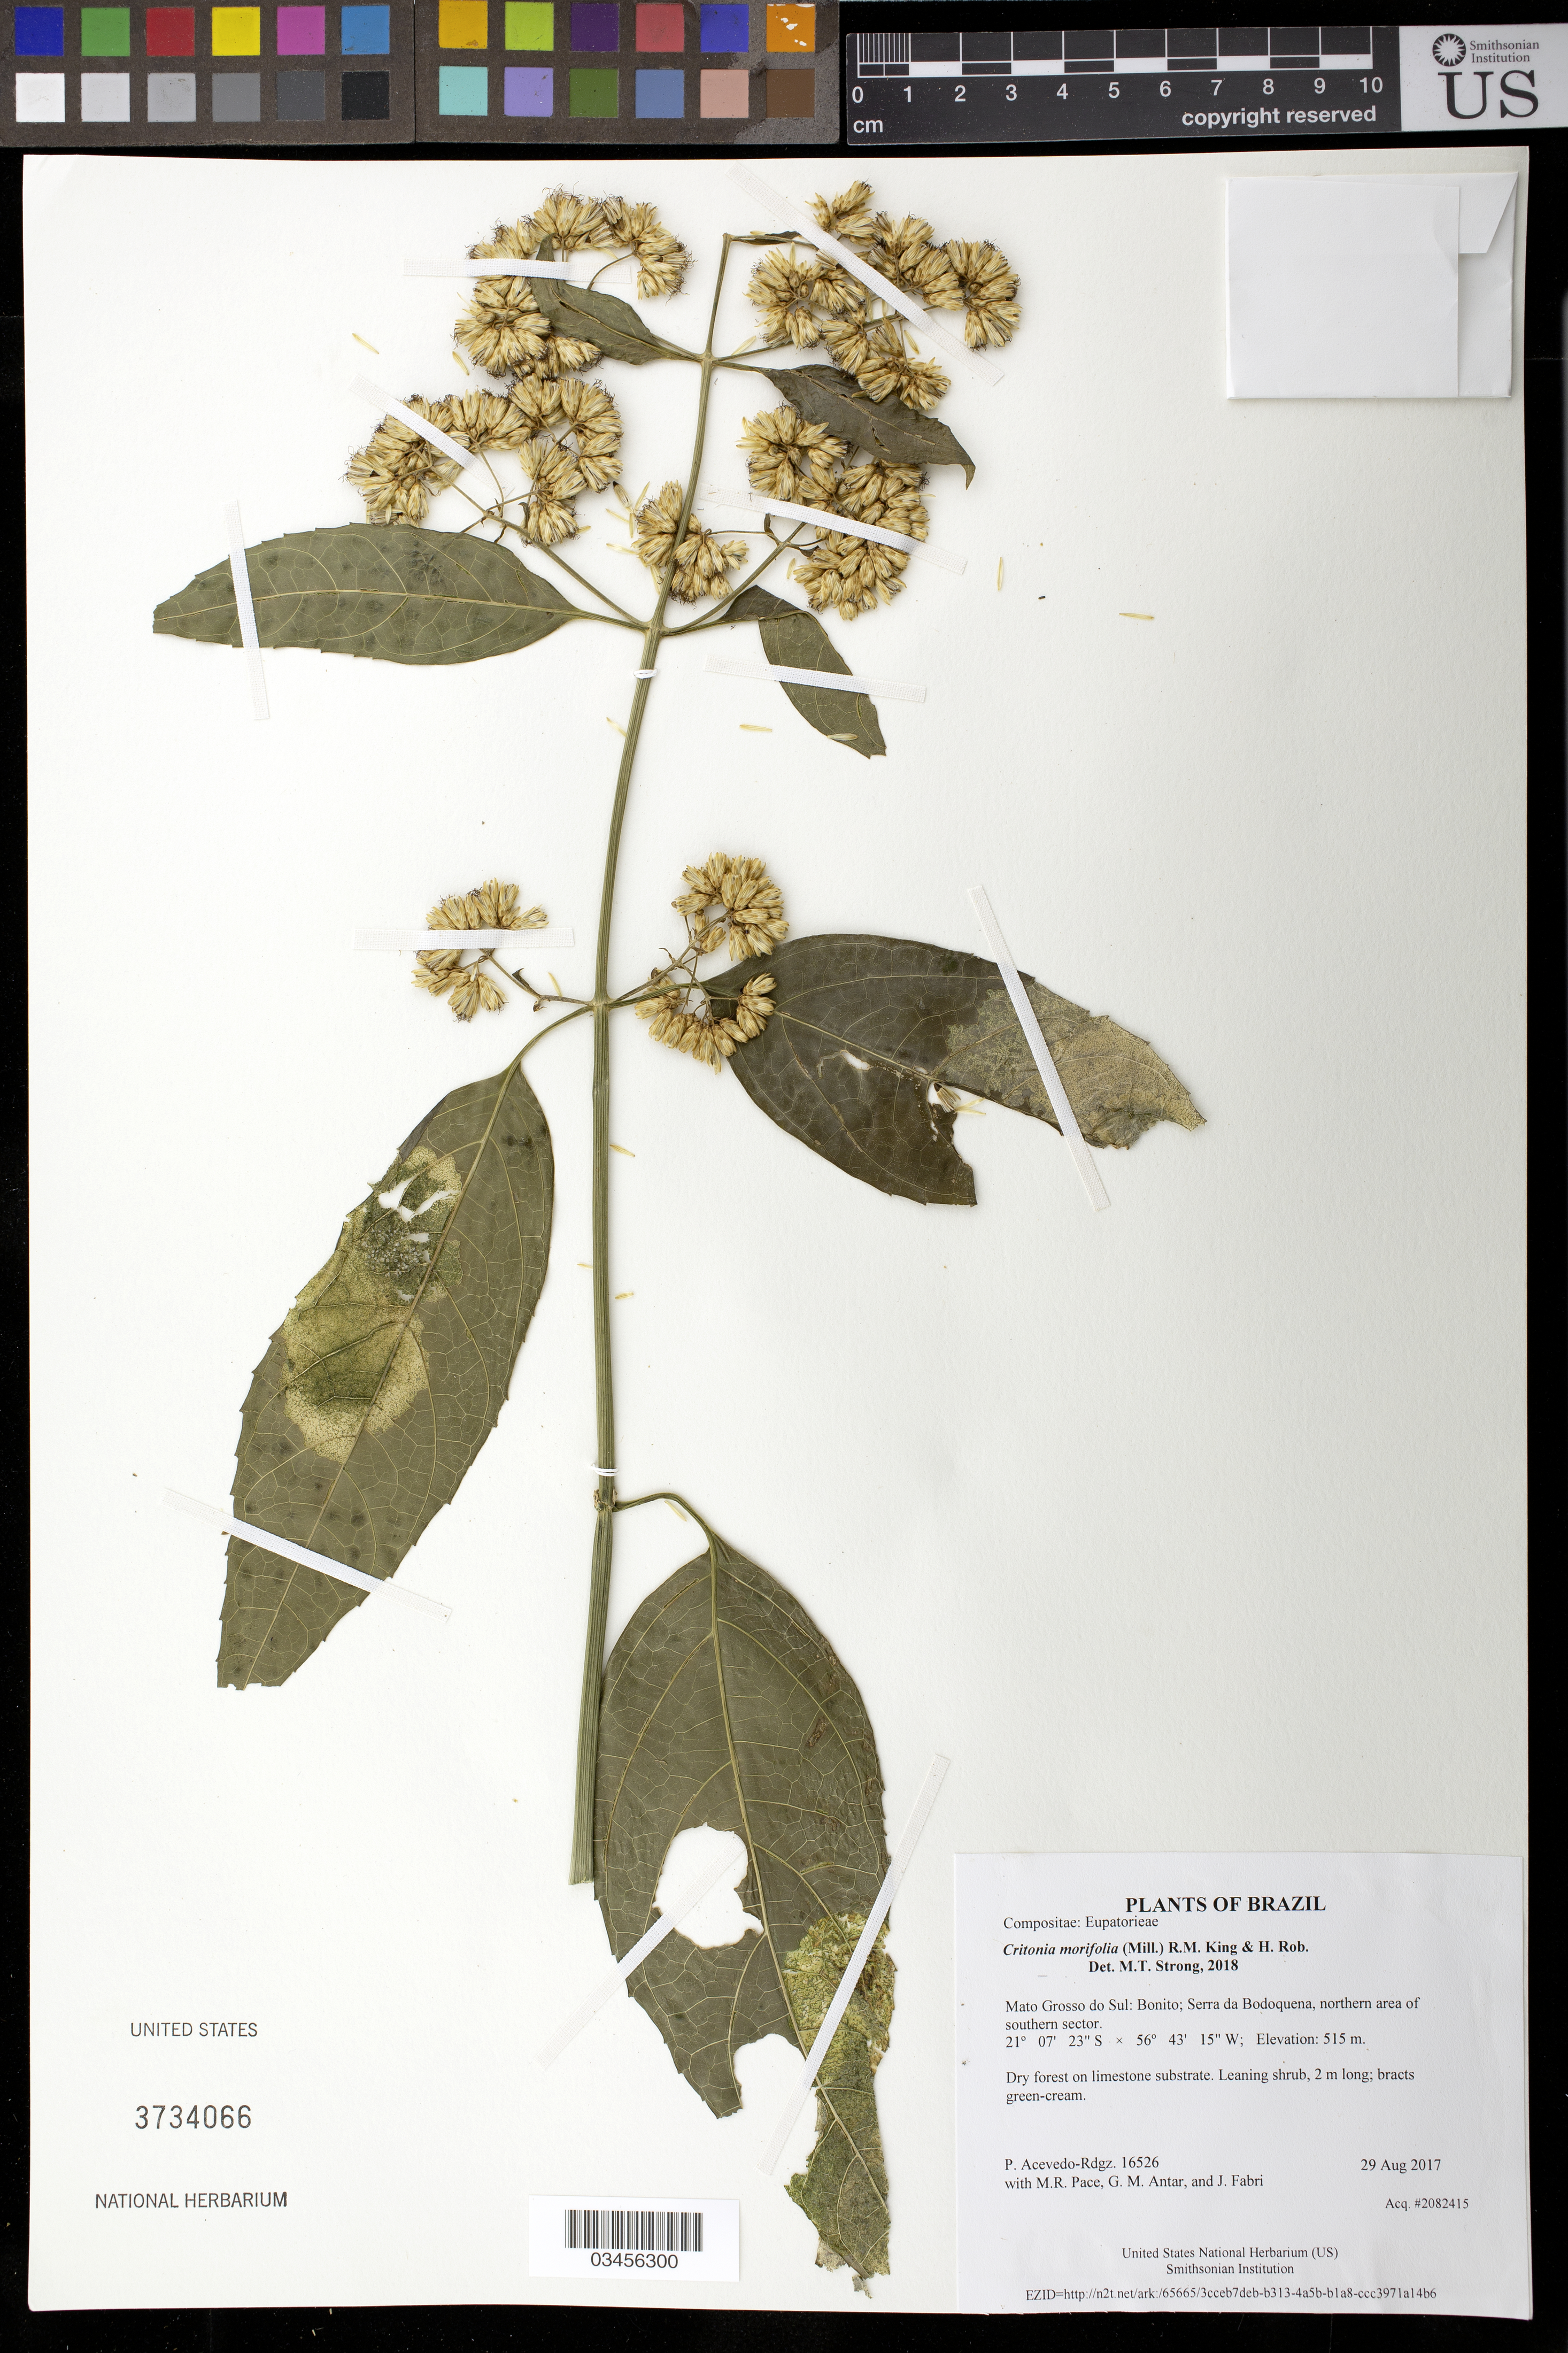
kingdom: Plantae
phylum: Tracheophyta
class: Magnoliopsida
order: Asterales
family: Asteraceae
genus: Critonia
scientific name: Critonia morifolia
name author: (Mill.) R.M. King & H. Rob.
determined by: Strong, Mark T., (BOT), Smithsonian Institution - National Museum of Natural History (UNITED STATES)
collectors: P. Acevedo-Rodr., M. R. Pace, G. M. Antar & J. Fabri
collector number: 16526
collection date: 2017-08-29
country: Brazil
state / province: Mato Grosso do Sul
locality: Bonito; Serra da Bodoquena, northern area of southern sector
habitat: Dry forest on limestone substrate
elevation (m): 515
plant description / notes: US, MO, NY, K, RB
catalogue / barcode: US 3734066